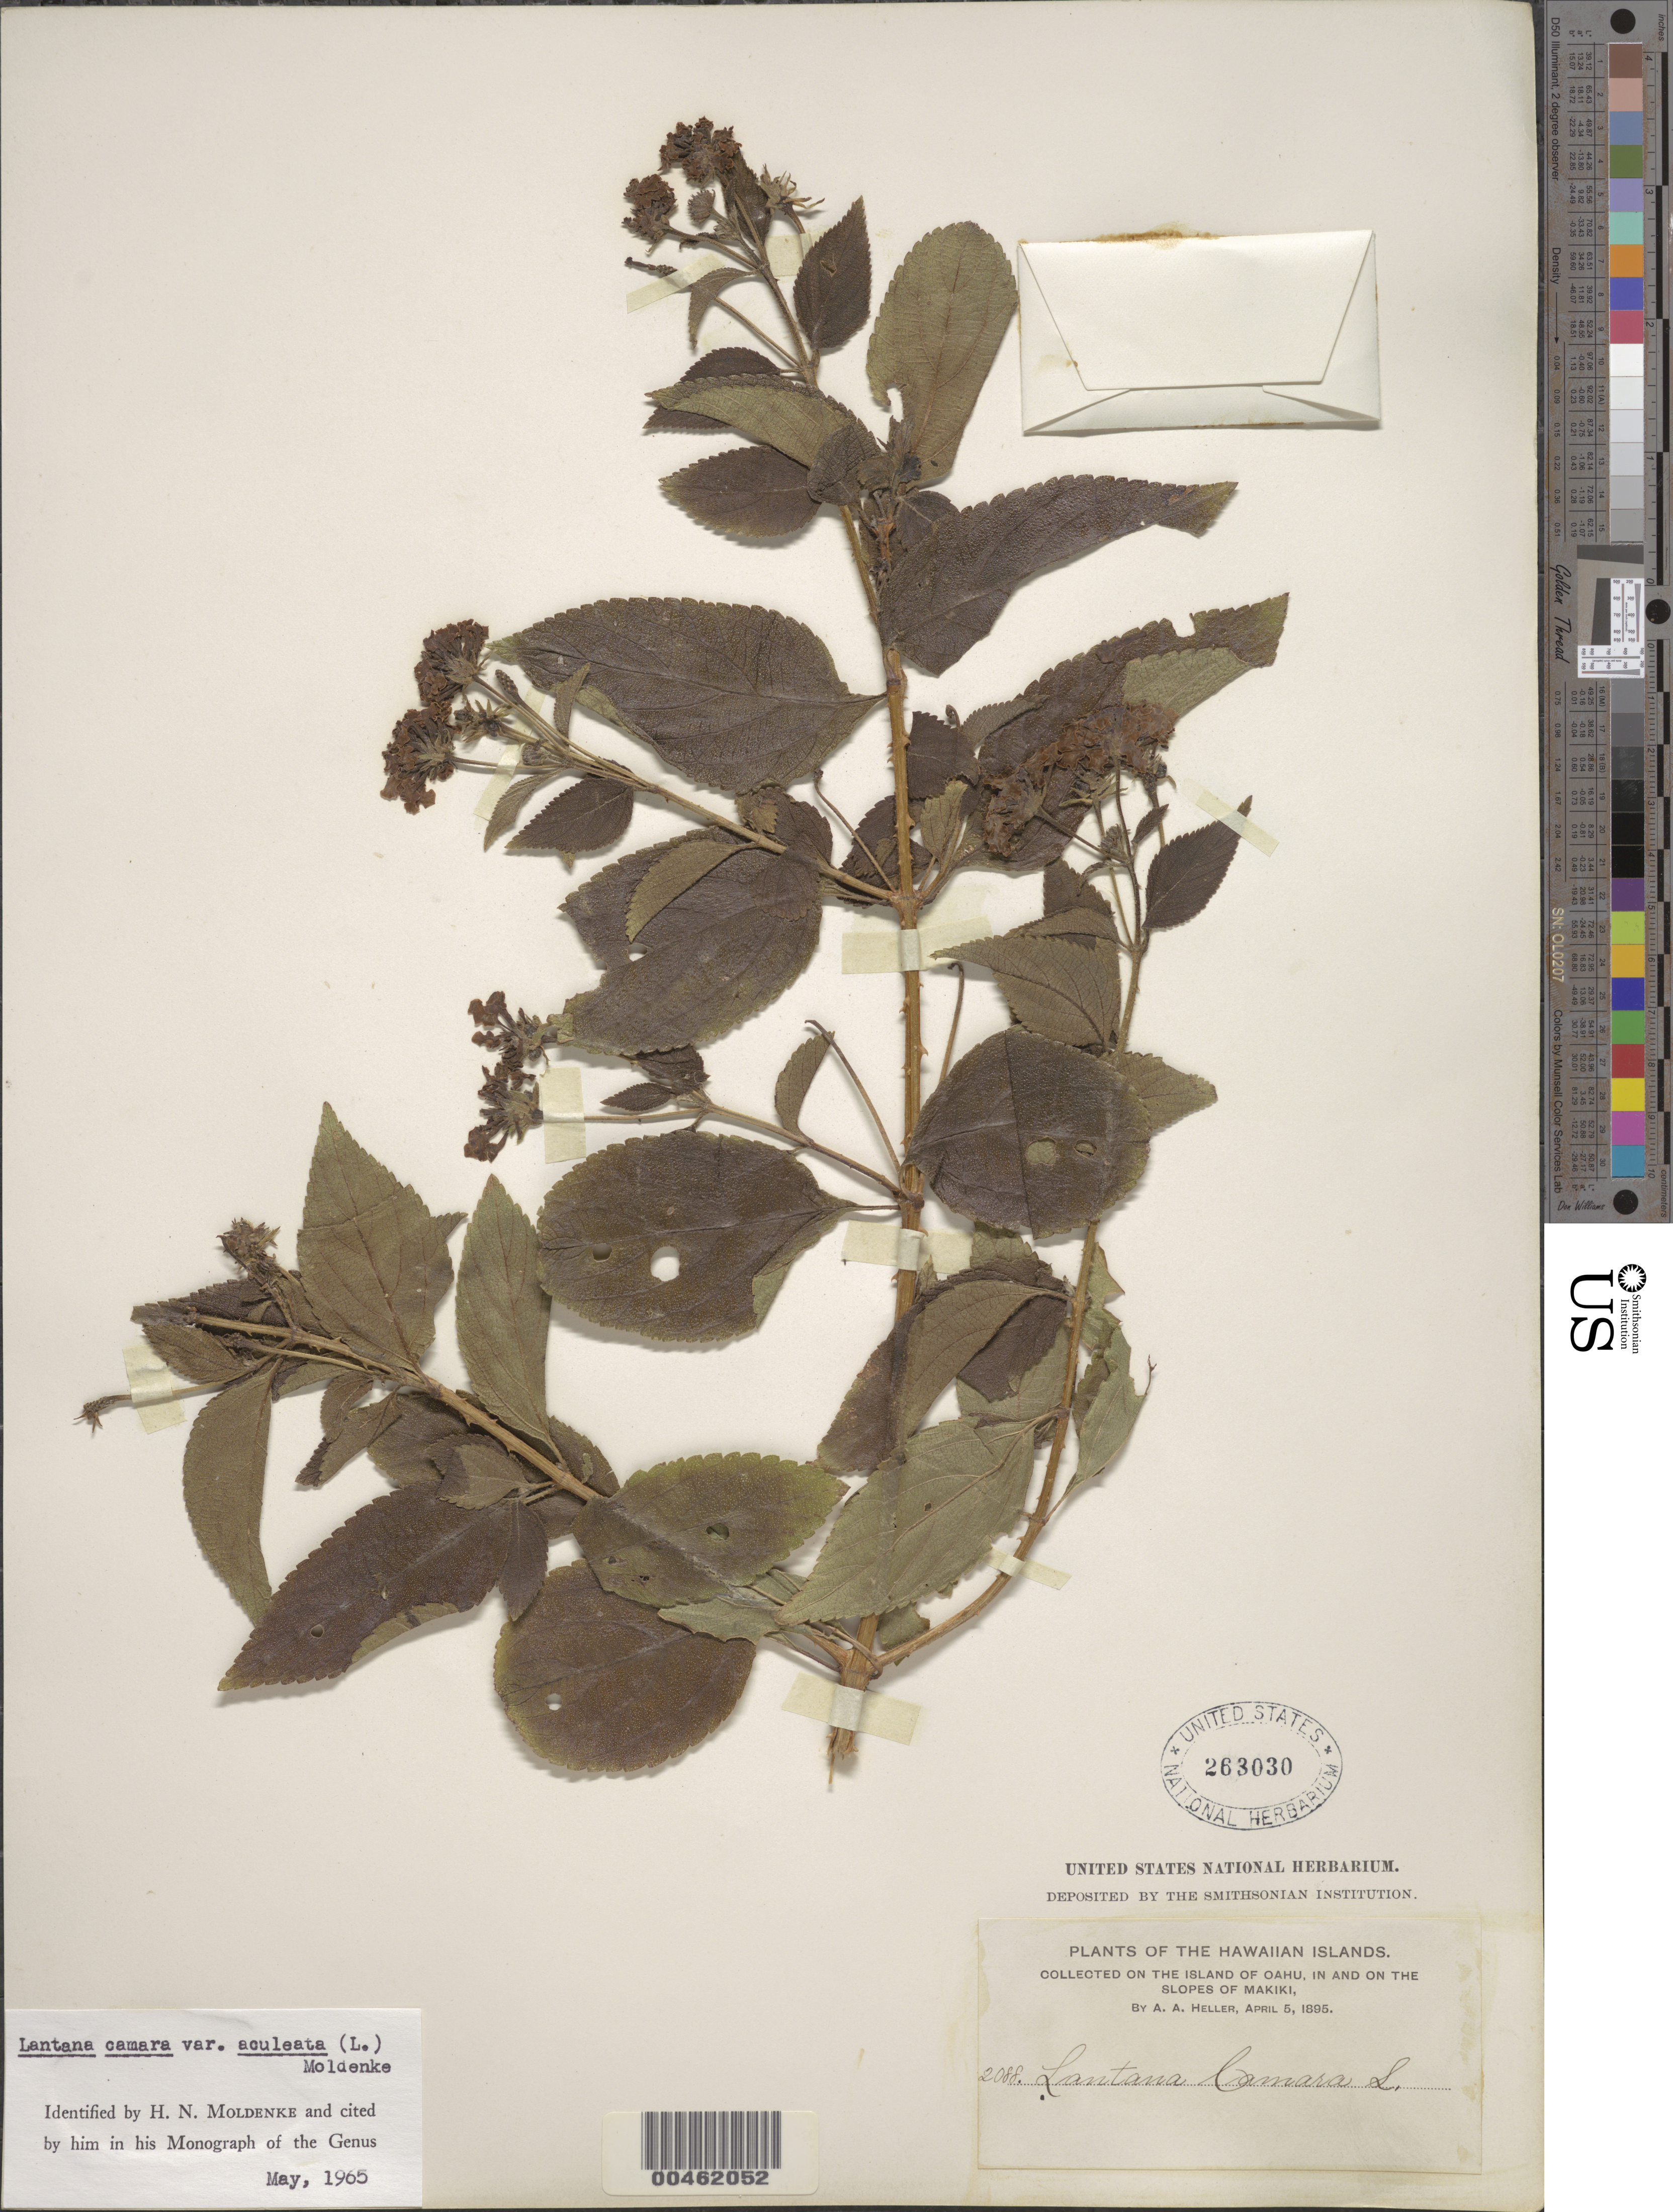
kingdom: Plantae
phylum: Tracheophyta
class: Magnoliopsida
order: Lamiales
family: Verbenaceae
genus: Lantana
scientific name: Lantana camara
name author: L.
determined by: Moldenke, H. N.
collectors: A. A. Heller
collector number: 2088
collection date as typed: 5 Apr 1895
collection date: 1895-04-05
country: United States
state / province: Hawaii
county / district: Honolulu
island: Oahu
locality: In and on the slopes of Makiki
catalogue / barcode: US 263030